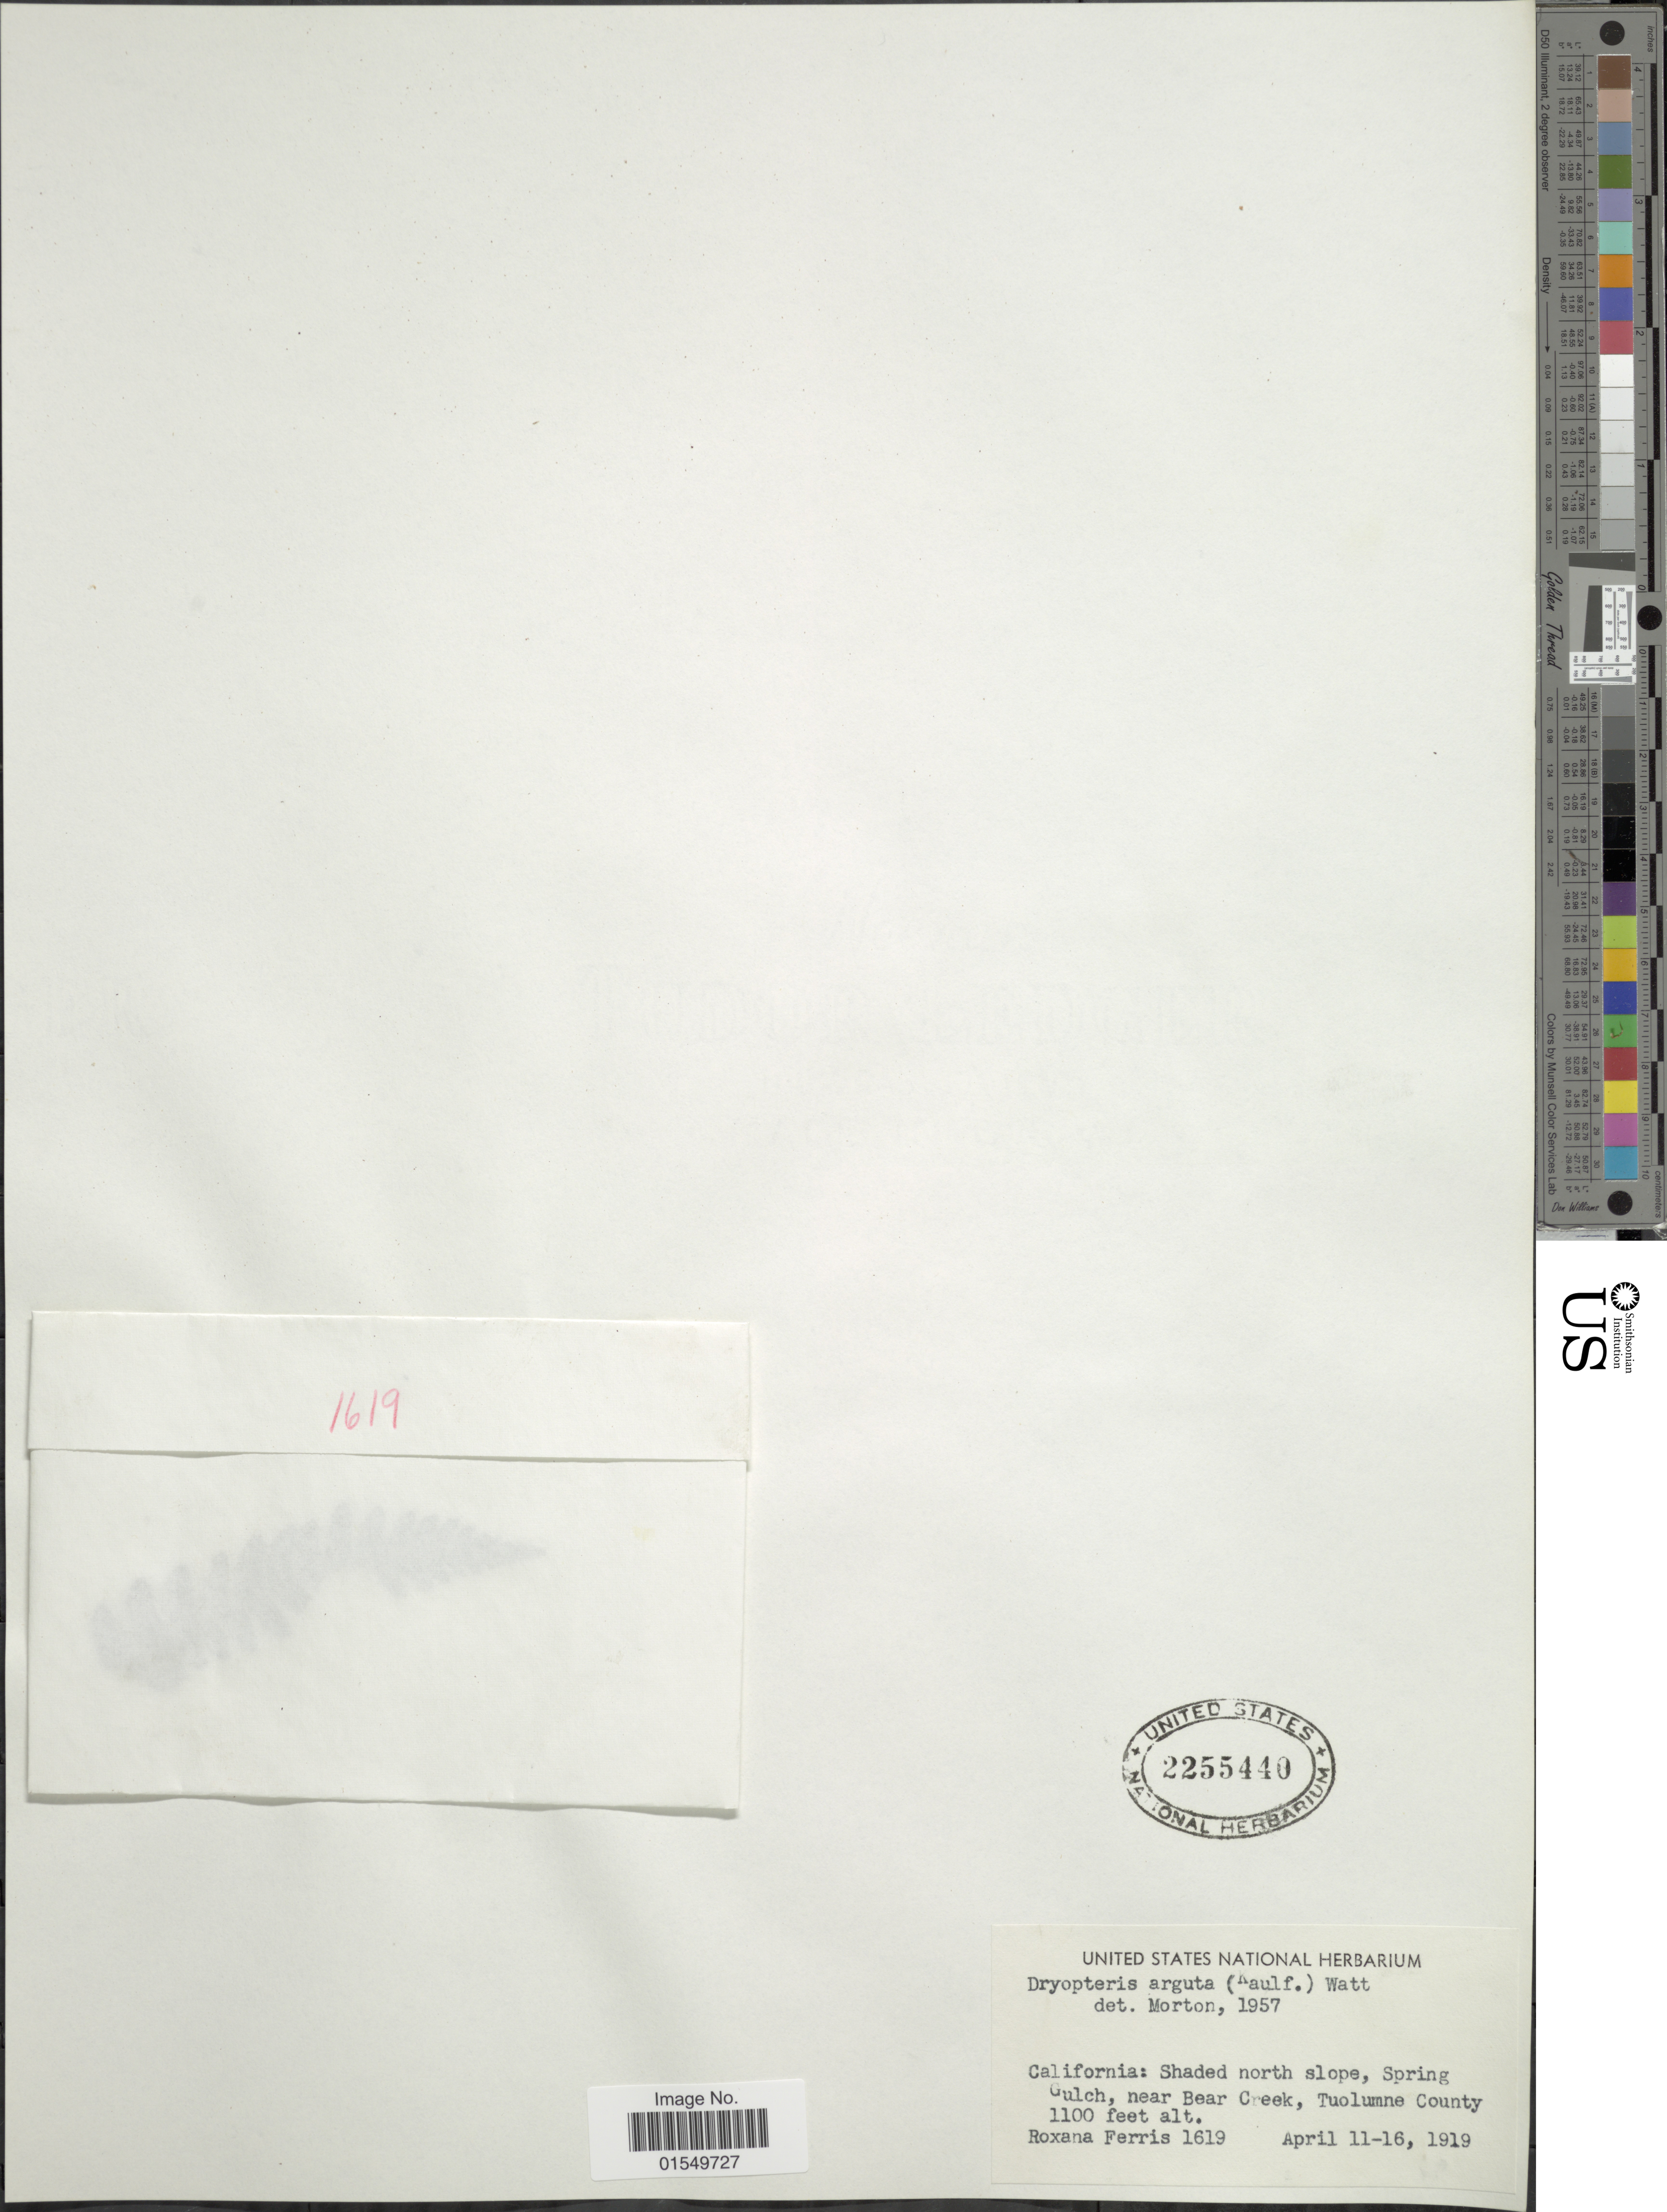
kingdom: Plantae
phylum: Tracheophyta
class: Polypodiopsida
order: Polypodiales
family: Dryopteridaceae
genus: Dryopteris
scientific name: Dryopteris arguta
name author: (Kaulf.) Maxon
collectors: R. S. Ferris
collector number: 1619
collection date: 1919-04-11/1919-04-16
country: United States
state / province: California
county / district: Tuolumne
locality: California: Shaded north slope, Spring Gulch, near Bear Creek, Tuoumne County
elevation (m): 335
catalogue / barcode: US 2255440